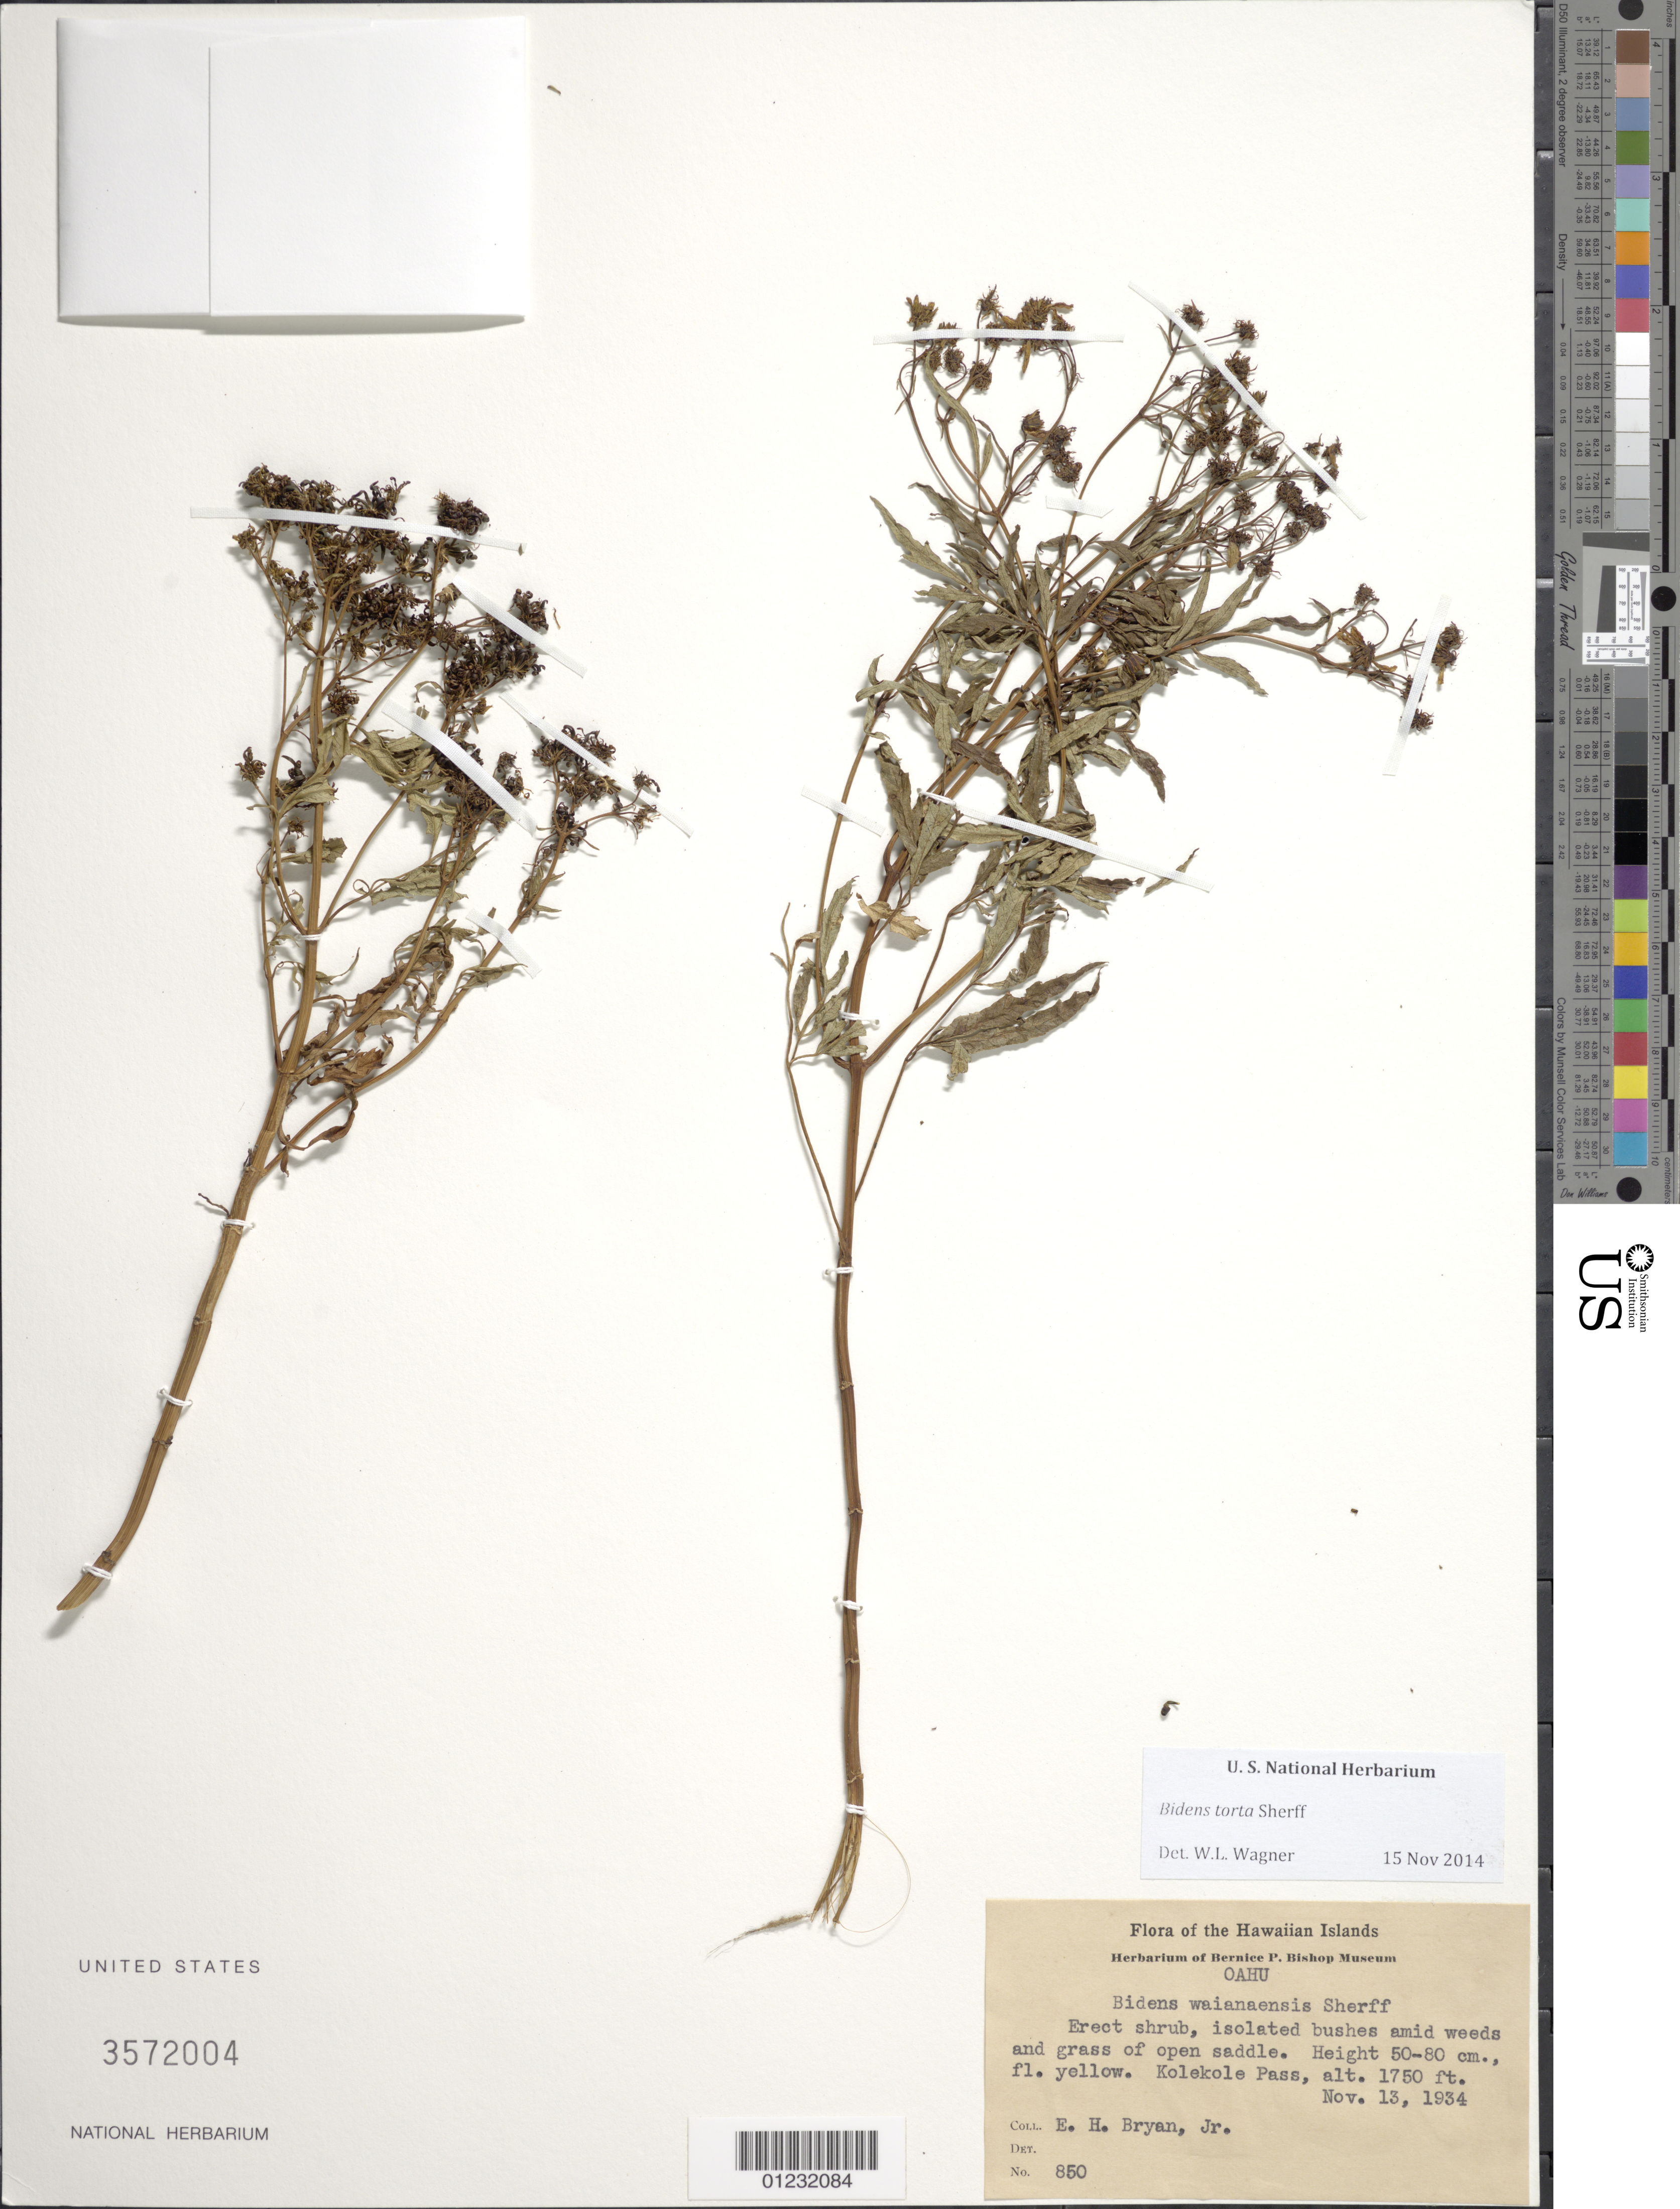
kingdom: Plantae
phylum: Tracheophyta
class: Magnoliopsida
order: Asterales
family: Asteraceae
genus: Bidens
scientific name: Bidens torta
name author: Sherff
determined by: Wagner, W. L., (BOT), Smithsonian Institution - National Museum of Natural History (UNITED STATES)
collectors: E. Bryan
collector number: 850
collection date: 1934-11-13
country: United States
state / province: Hawaii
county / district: Honolulu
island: Oahu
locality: Kolekole Pass.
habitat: Open saddle.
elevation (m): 533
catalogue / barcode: US 3572004